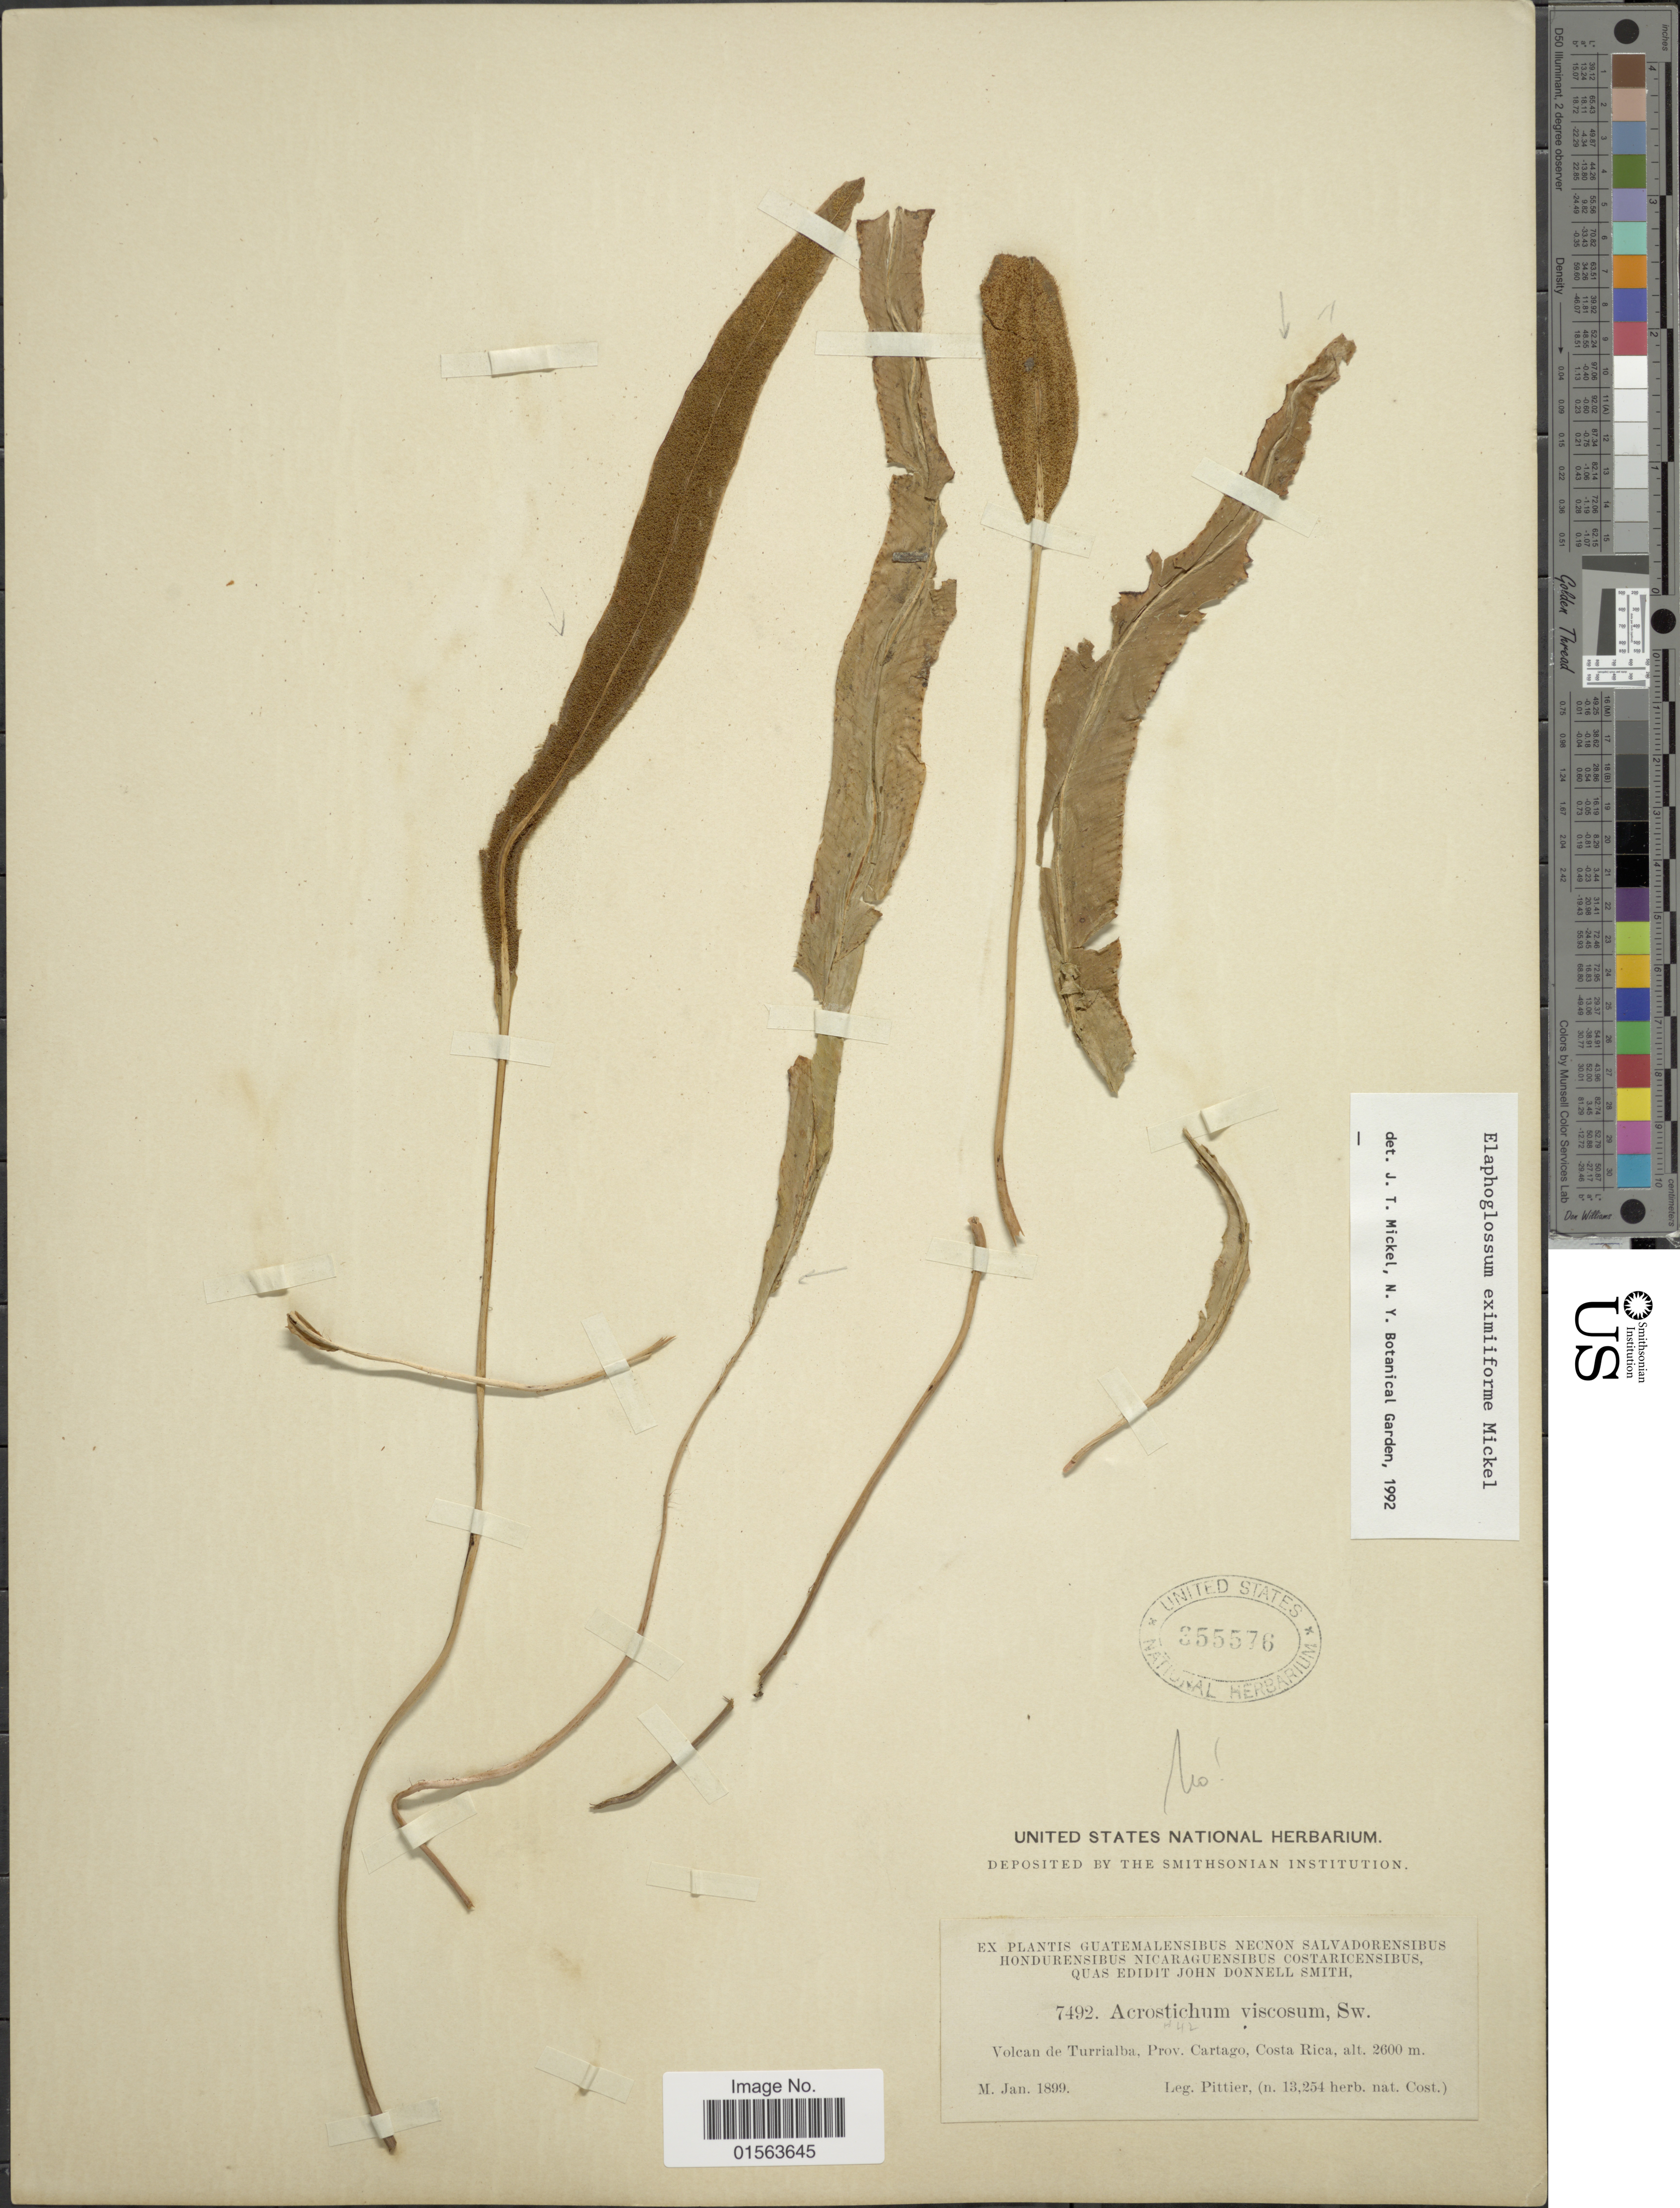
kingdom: Plantae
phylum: Tracheophyta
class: Polypodiopsida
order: Polypodiales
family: Dryopteridaceae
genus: Elaphoglossum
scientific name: Elaphoglossum eximiiforme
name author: Mickel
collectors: Pittier, --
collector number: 7492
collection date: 1899-01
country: Costa Rica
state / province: Cartago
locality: Volcan de Turrialba, Prov. Cartago, Costa Rica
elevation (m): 2600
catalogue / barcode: US 355576